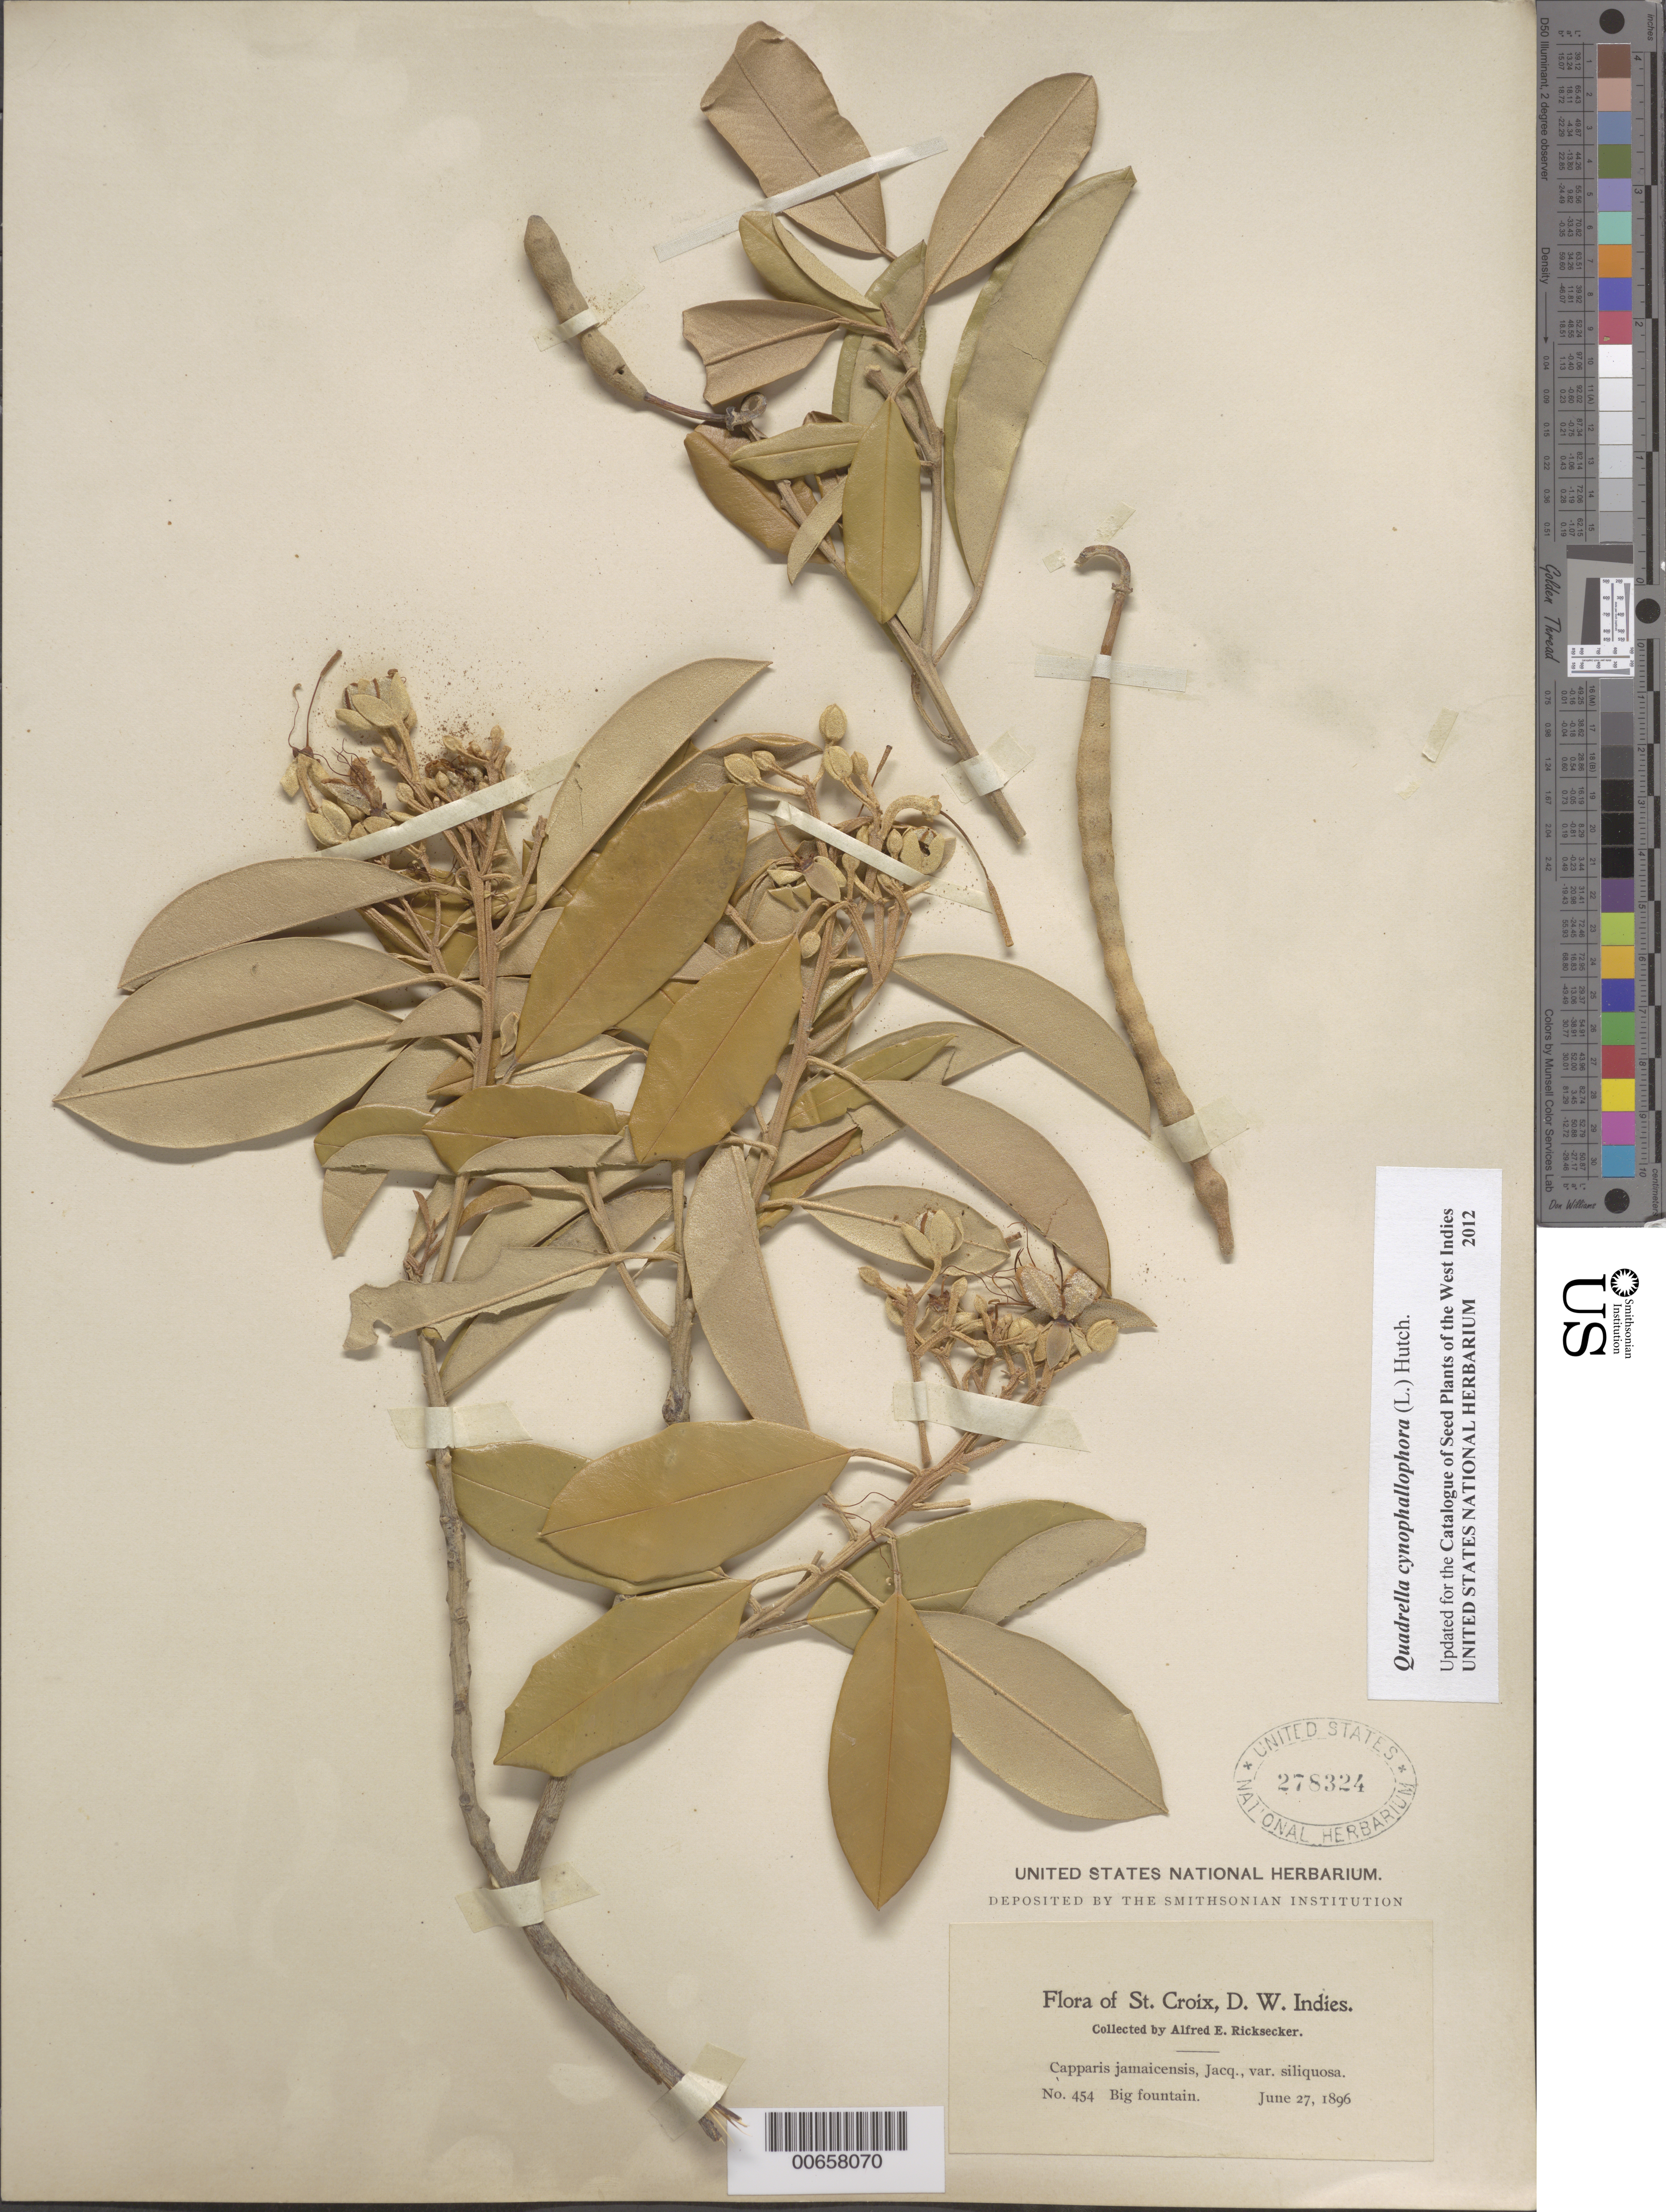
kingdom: Plantae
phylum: Tracheophyta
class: Magnoliopsida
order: Brassicales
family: Capparaceae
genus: Capparis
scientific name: Capparis jamaicensis var. siliquosa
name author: Jacq.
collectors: A. E. Ricksecker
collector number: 454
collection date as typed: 27 Jun 1896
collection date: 1896-06-27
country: U.S. Virgin Islands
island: St. Croix Island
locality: Big Fountain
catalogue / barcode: US 278324